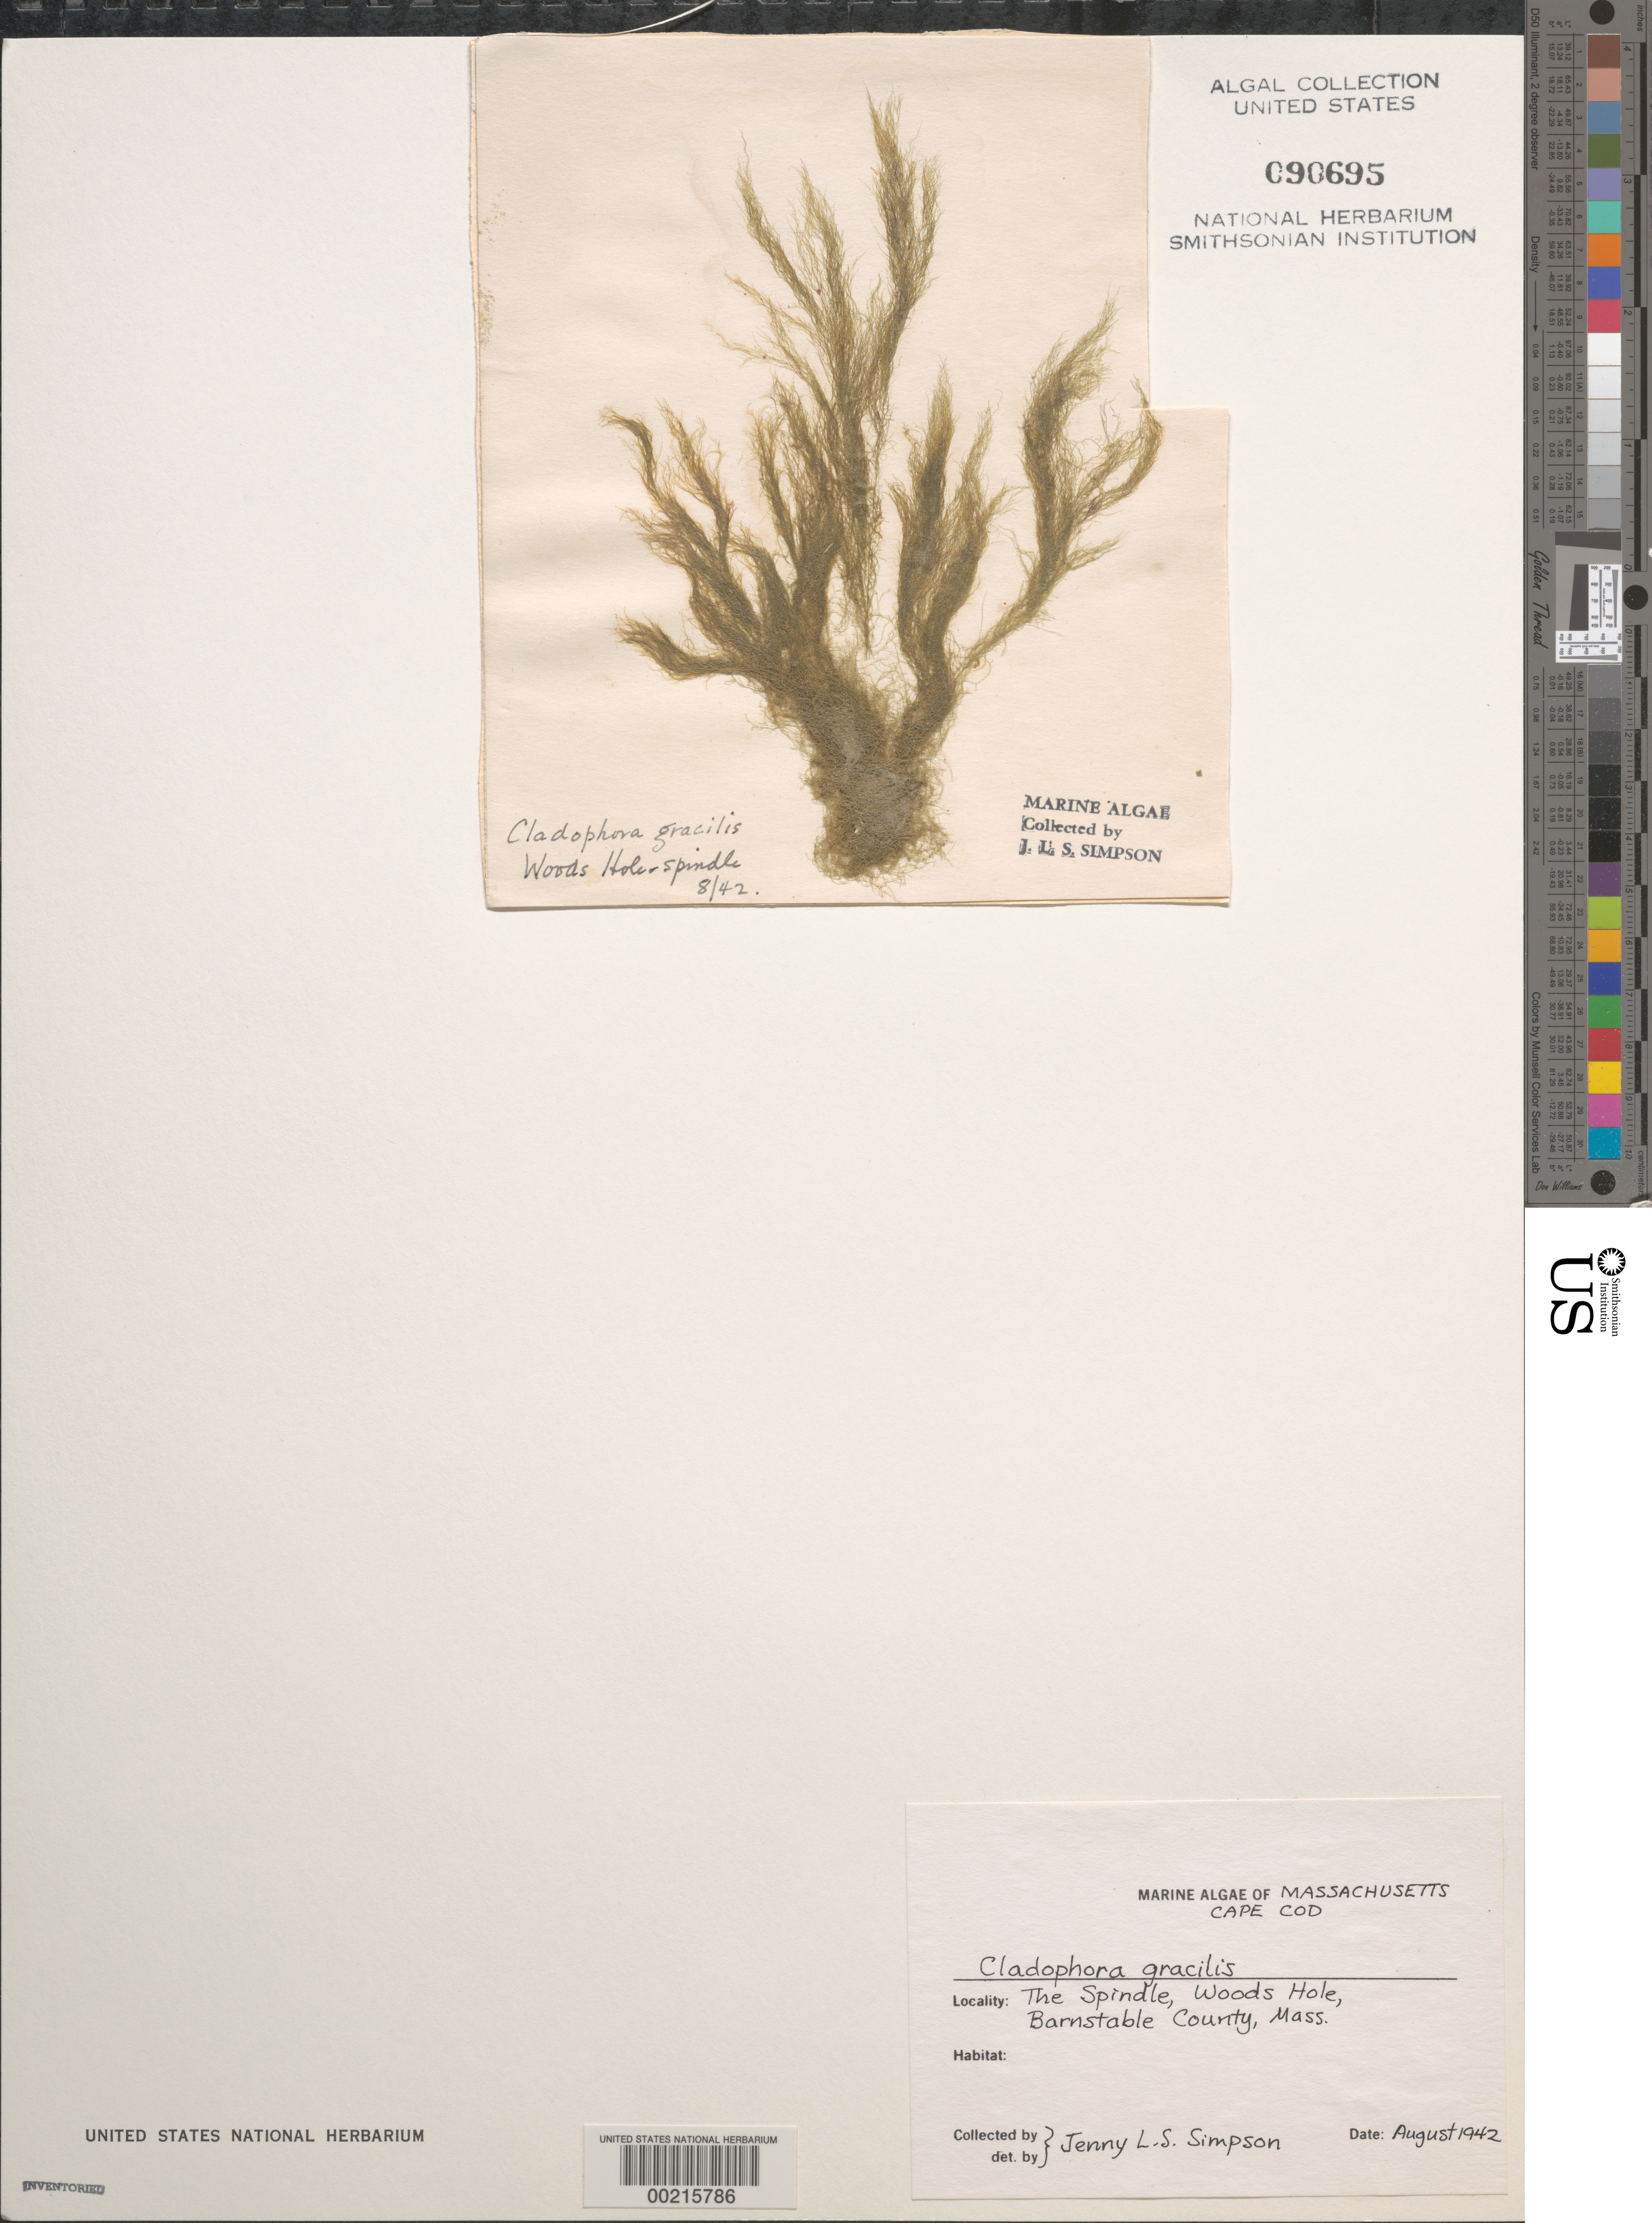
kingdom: Plantae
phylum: Chlorophyta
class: Ulvophyceae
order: Cladophorales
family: Cladophoraceae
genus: Cladophora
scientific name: Cladophora gracilis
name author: (Griff.) Kütz.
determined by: Simpson, J. L. S.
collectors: J. Simpson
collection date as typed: Aug 1942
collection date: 1942-08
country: United States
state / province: Massachusetts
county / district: Barnstable County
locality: Woods Hole, The Spindle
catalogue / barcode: US 90695